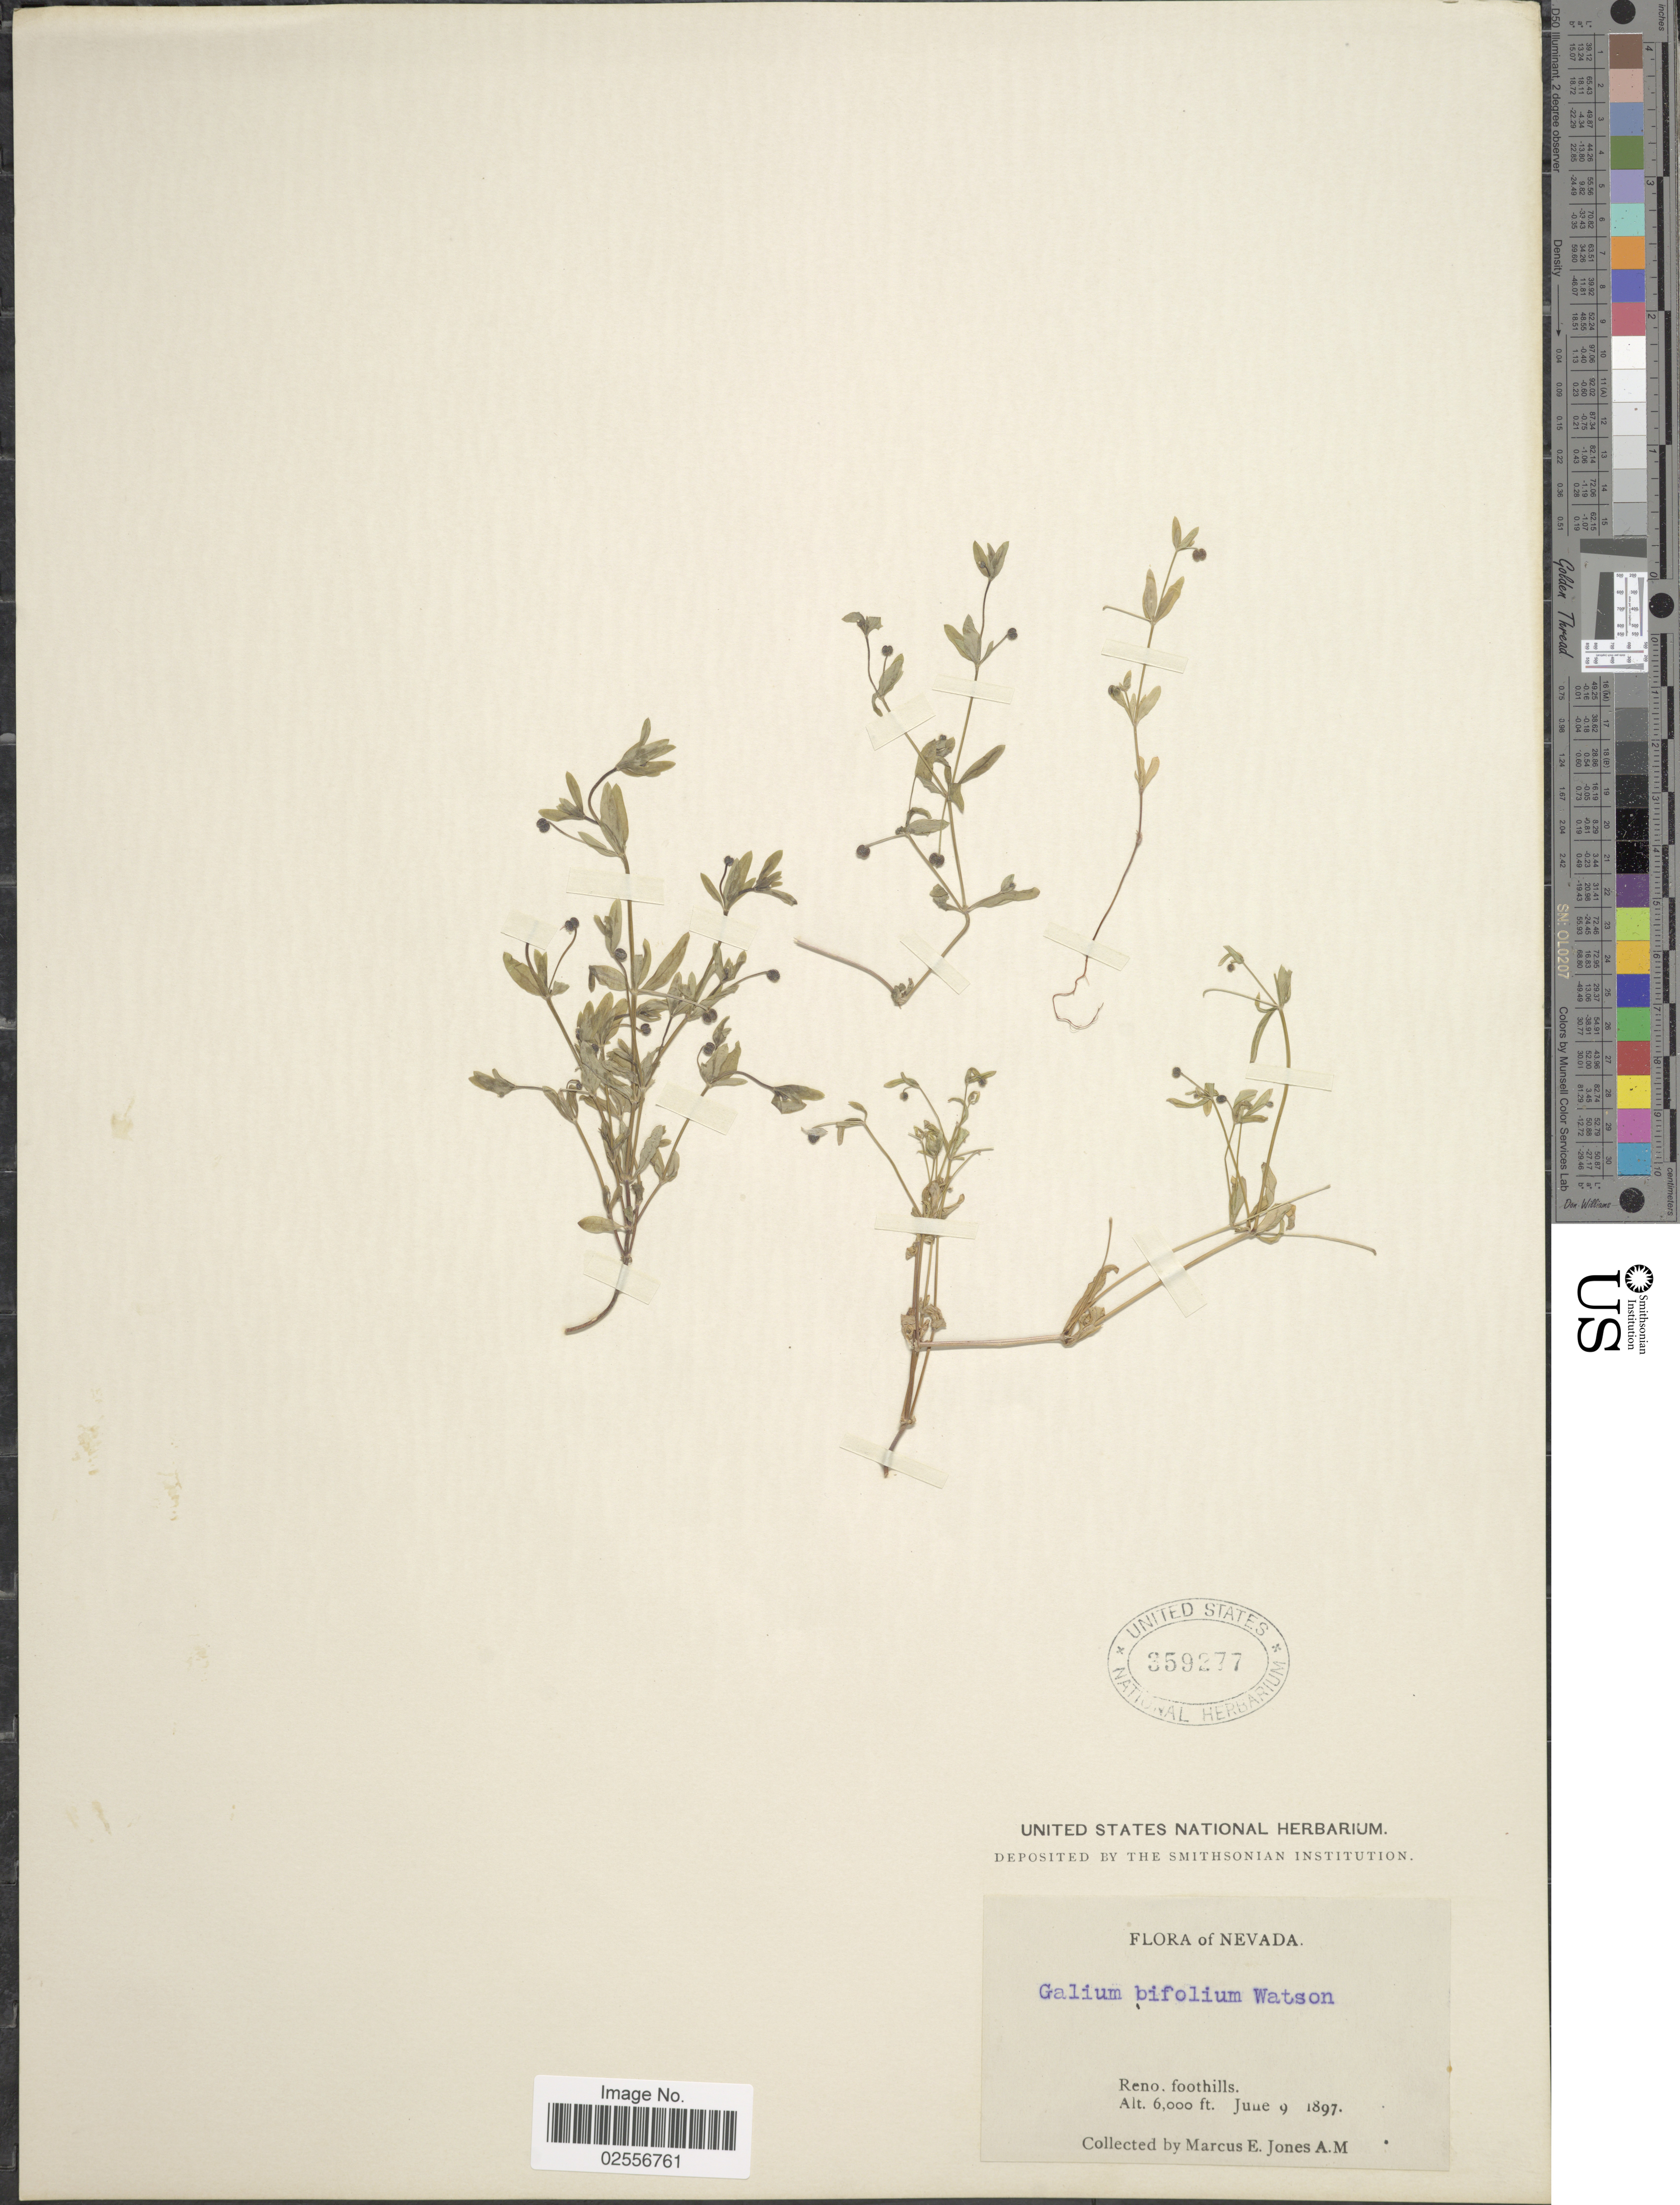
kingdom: Plantae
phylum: Tracheophyta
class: Magnoliopsida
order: Gentianales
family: Rubiaceae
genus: Galium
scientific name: Galium bifolium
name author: S. Watson in C. King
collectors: M. E. Jones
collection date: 1897-06-09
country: United States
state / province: Nevada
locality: Reno, foothills.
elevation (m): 1829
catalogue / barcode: US 359277